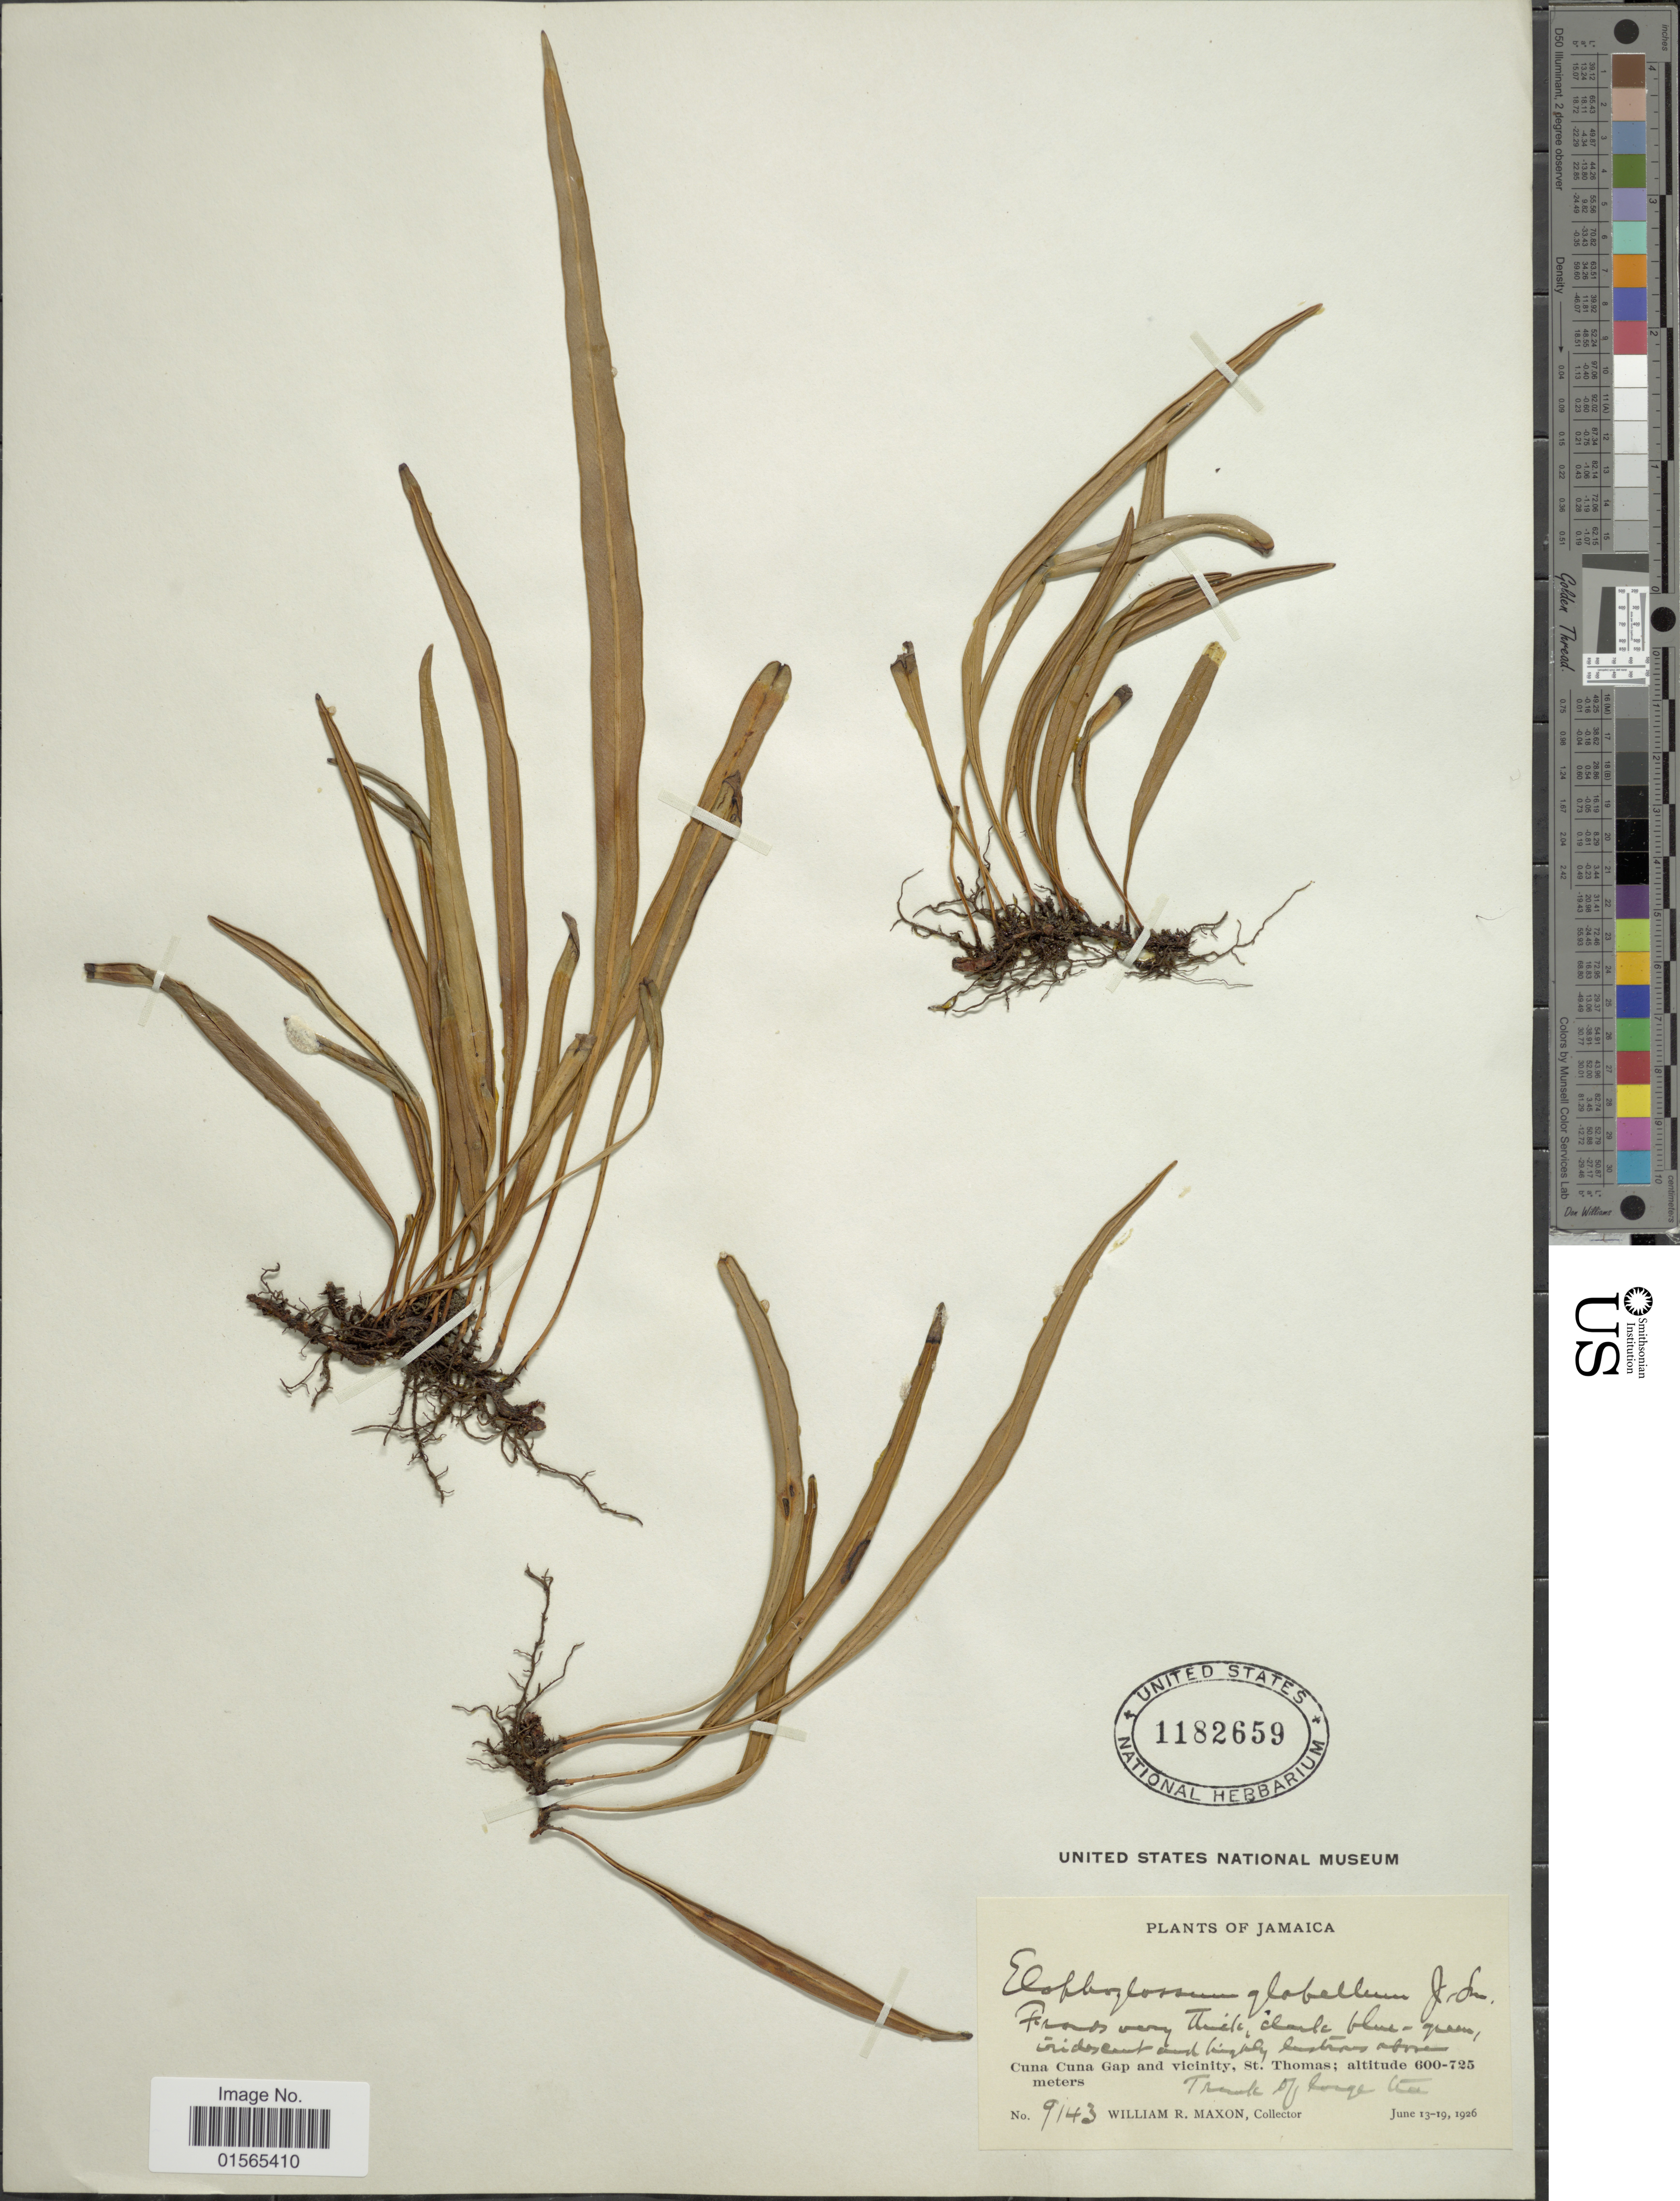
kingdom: Plantae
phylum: Tracheophyta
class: Polypodiopsida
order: Polypodiales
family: Dryopteridaceae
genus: Elaphoglossum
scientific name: Elaphoglossum glabellum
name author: J. Sm.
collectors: W. R. Maxon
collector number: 9143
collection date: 1926-06-13/1926-06-19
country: Jamaica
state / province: Saint Thomas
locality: Cuna Cuna Gap and vicinity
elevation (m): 600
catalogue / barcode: US 1182659